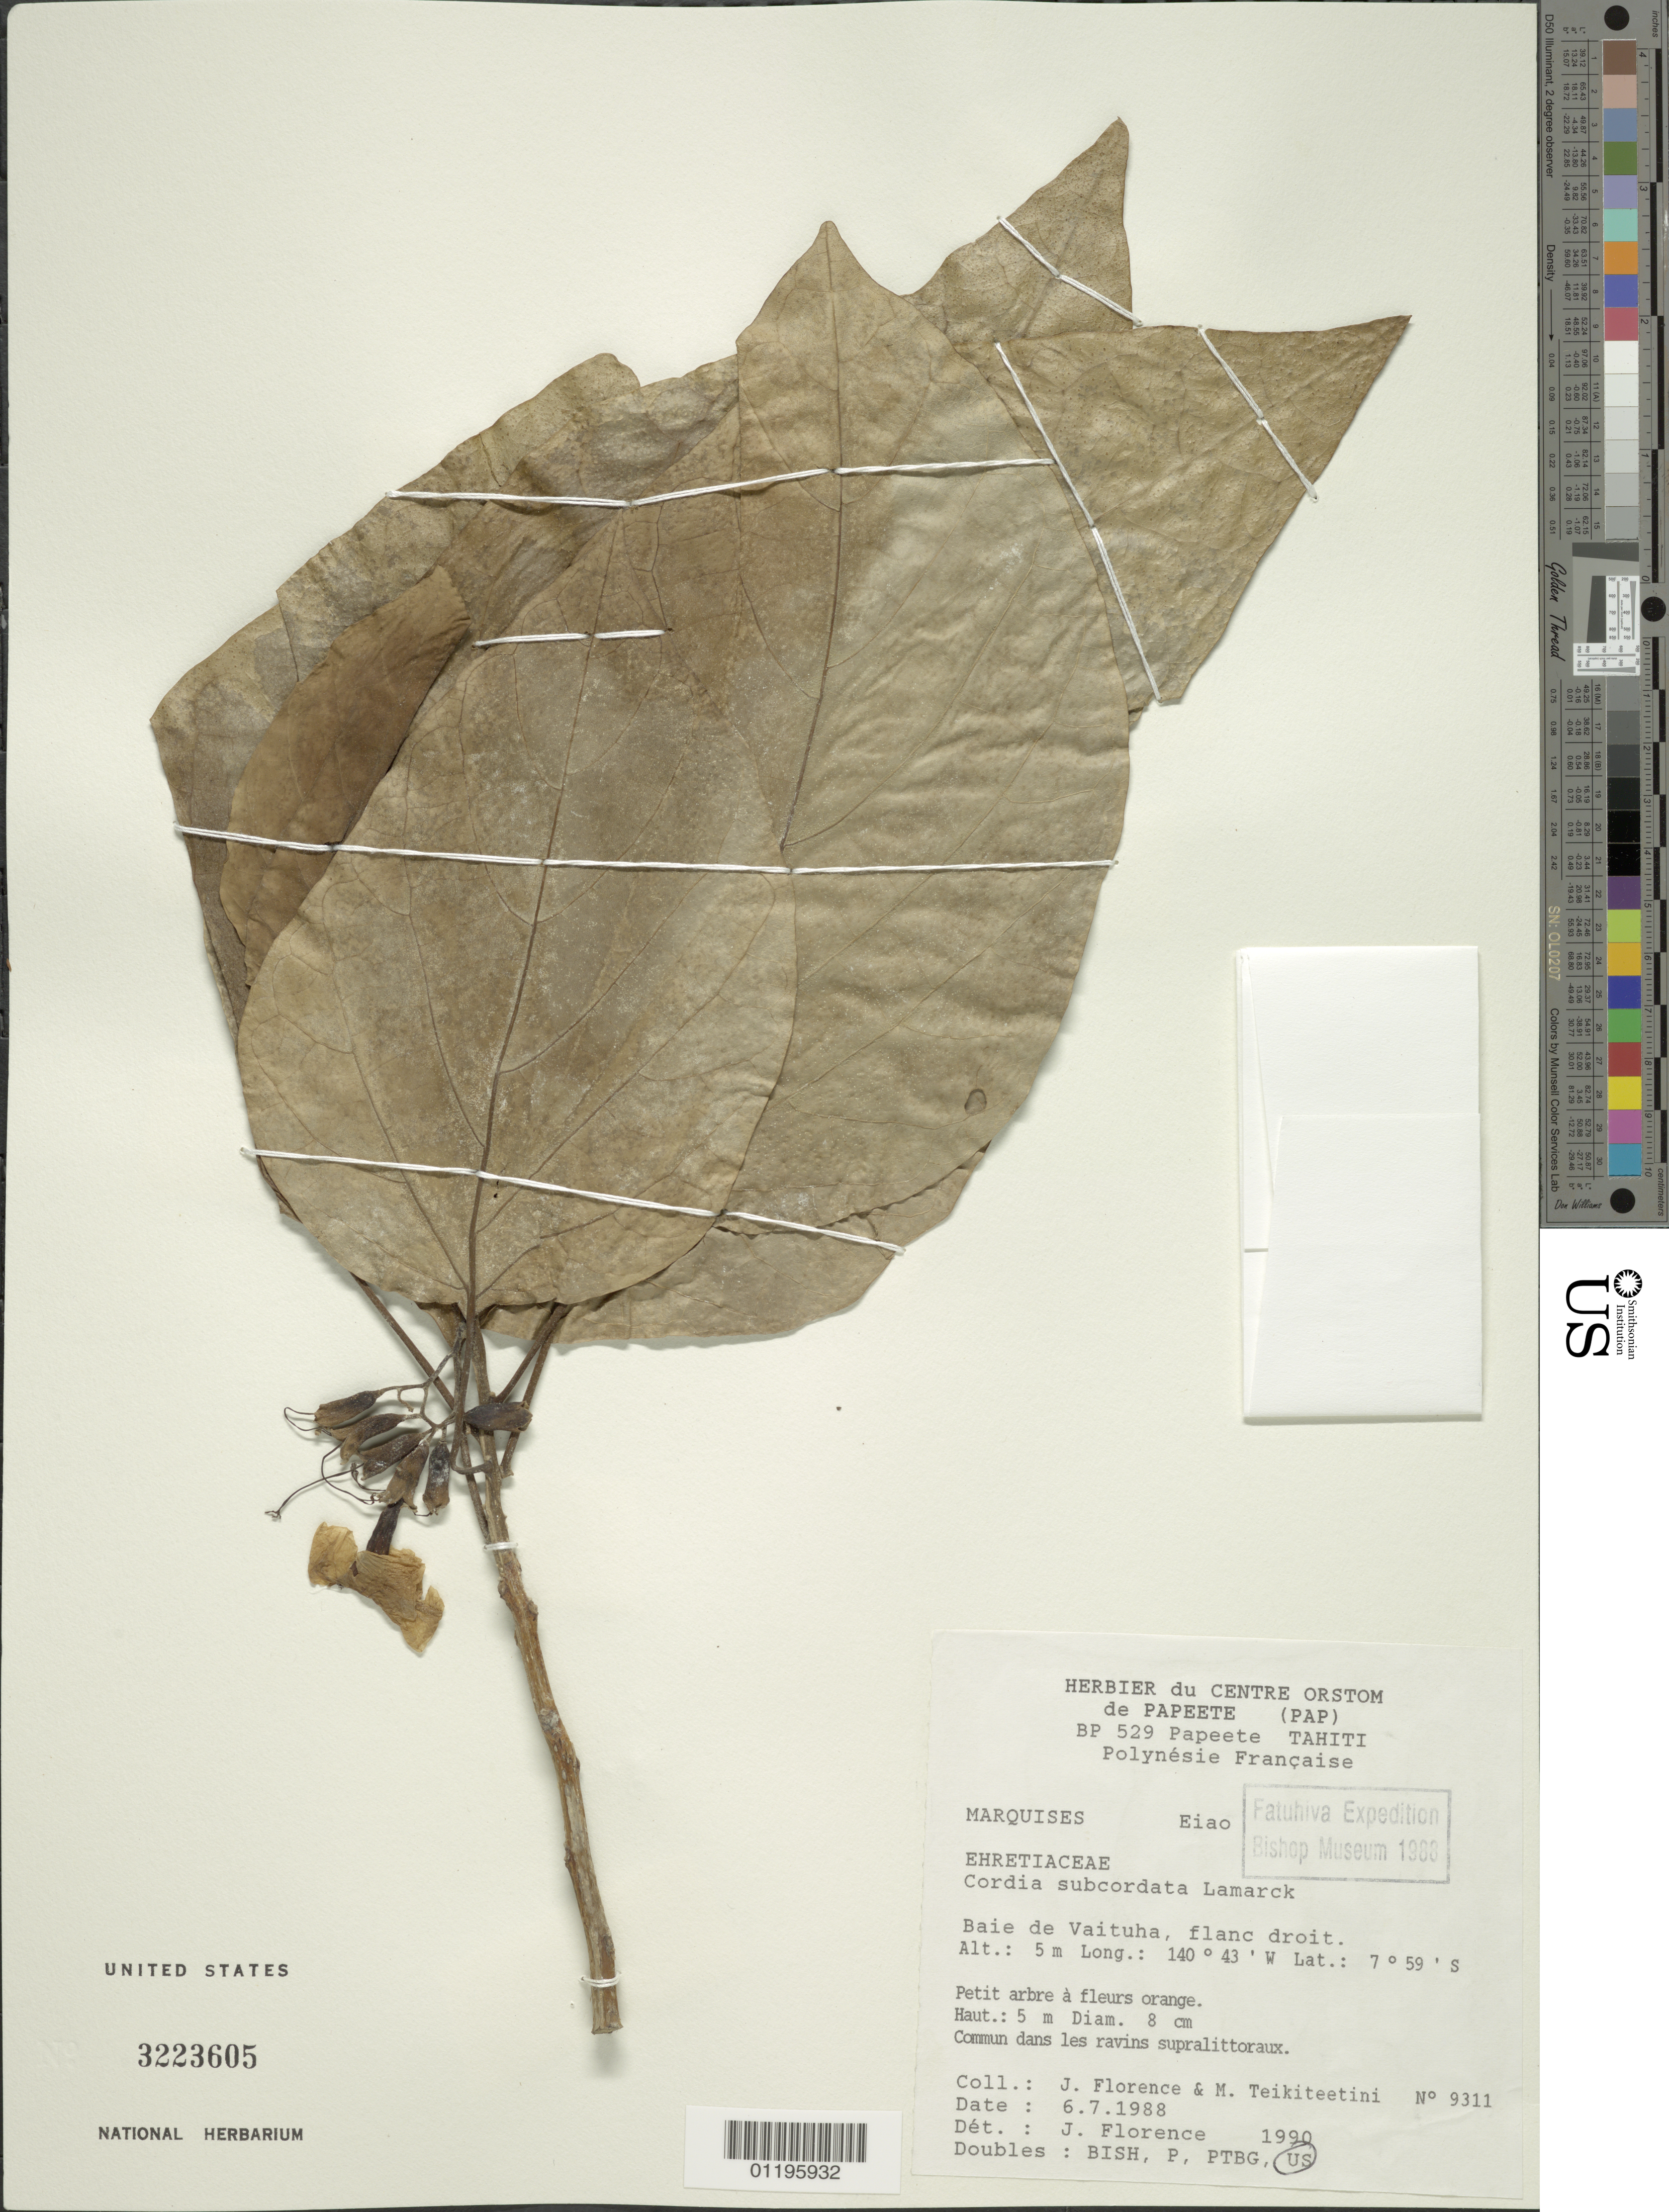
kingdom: Plantae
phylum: Tracheophyta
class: Magnoliopsida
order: Boraginales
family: Cordiaceae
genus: Cordia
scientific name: Cordia subcordata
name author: Lam.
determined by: Florence, J.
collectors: J. Florence & M. Teikiteetini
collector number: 9311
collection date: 1988-07-06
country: French Polynesia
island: Eiao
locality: Baie de Vaituha, flanc droit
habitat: Commun dans les ravins supralittoraux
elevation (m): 5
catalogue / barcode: US 3223605